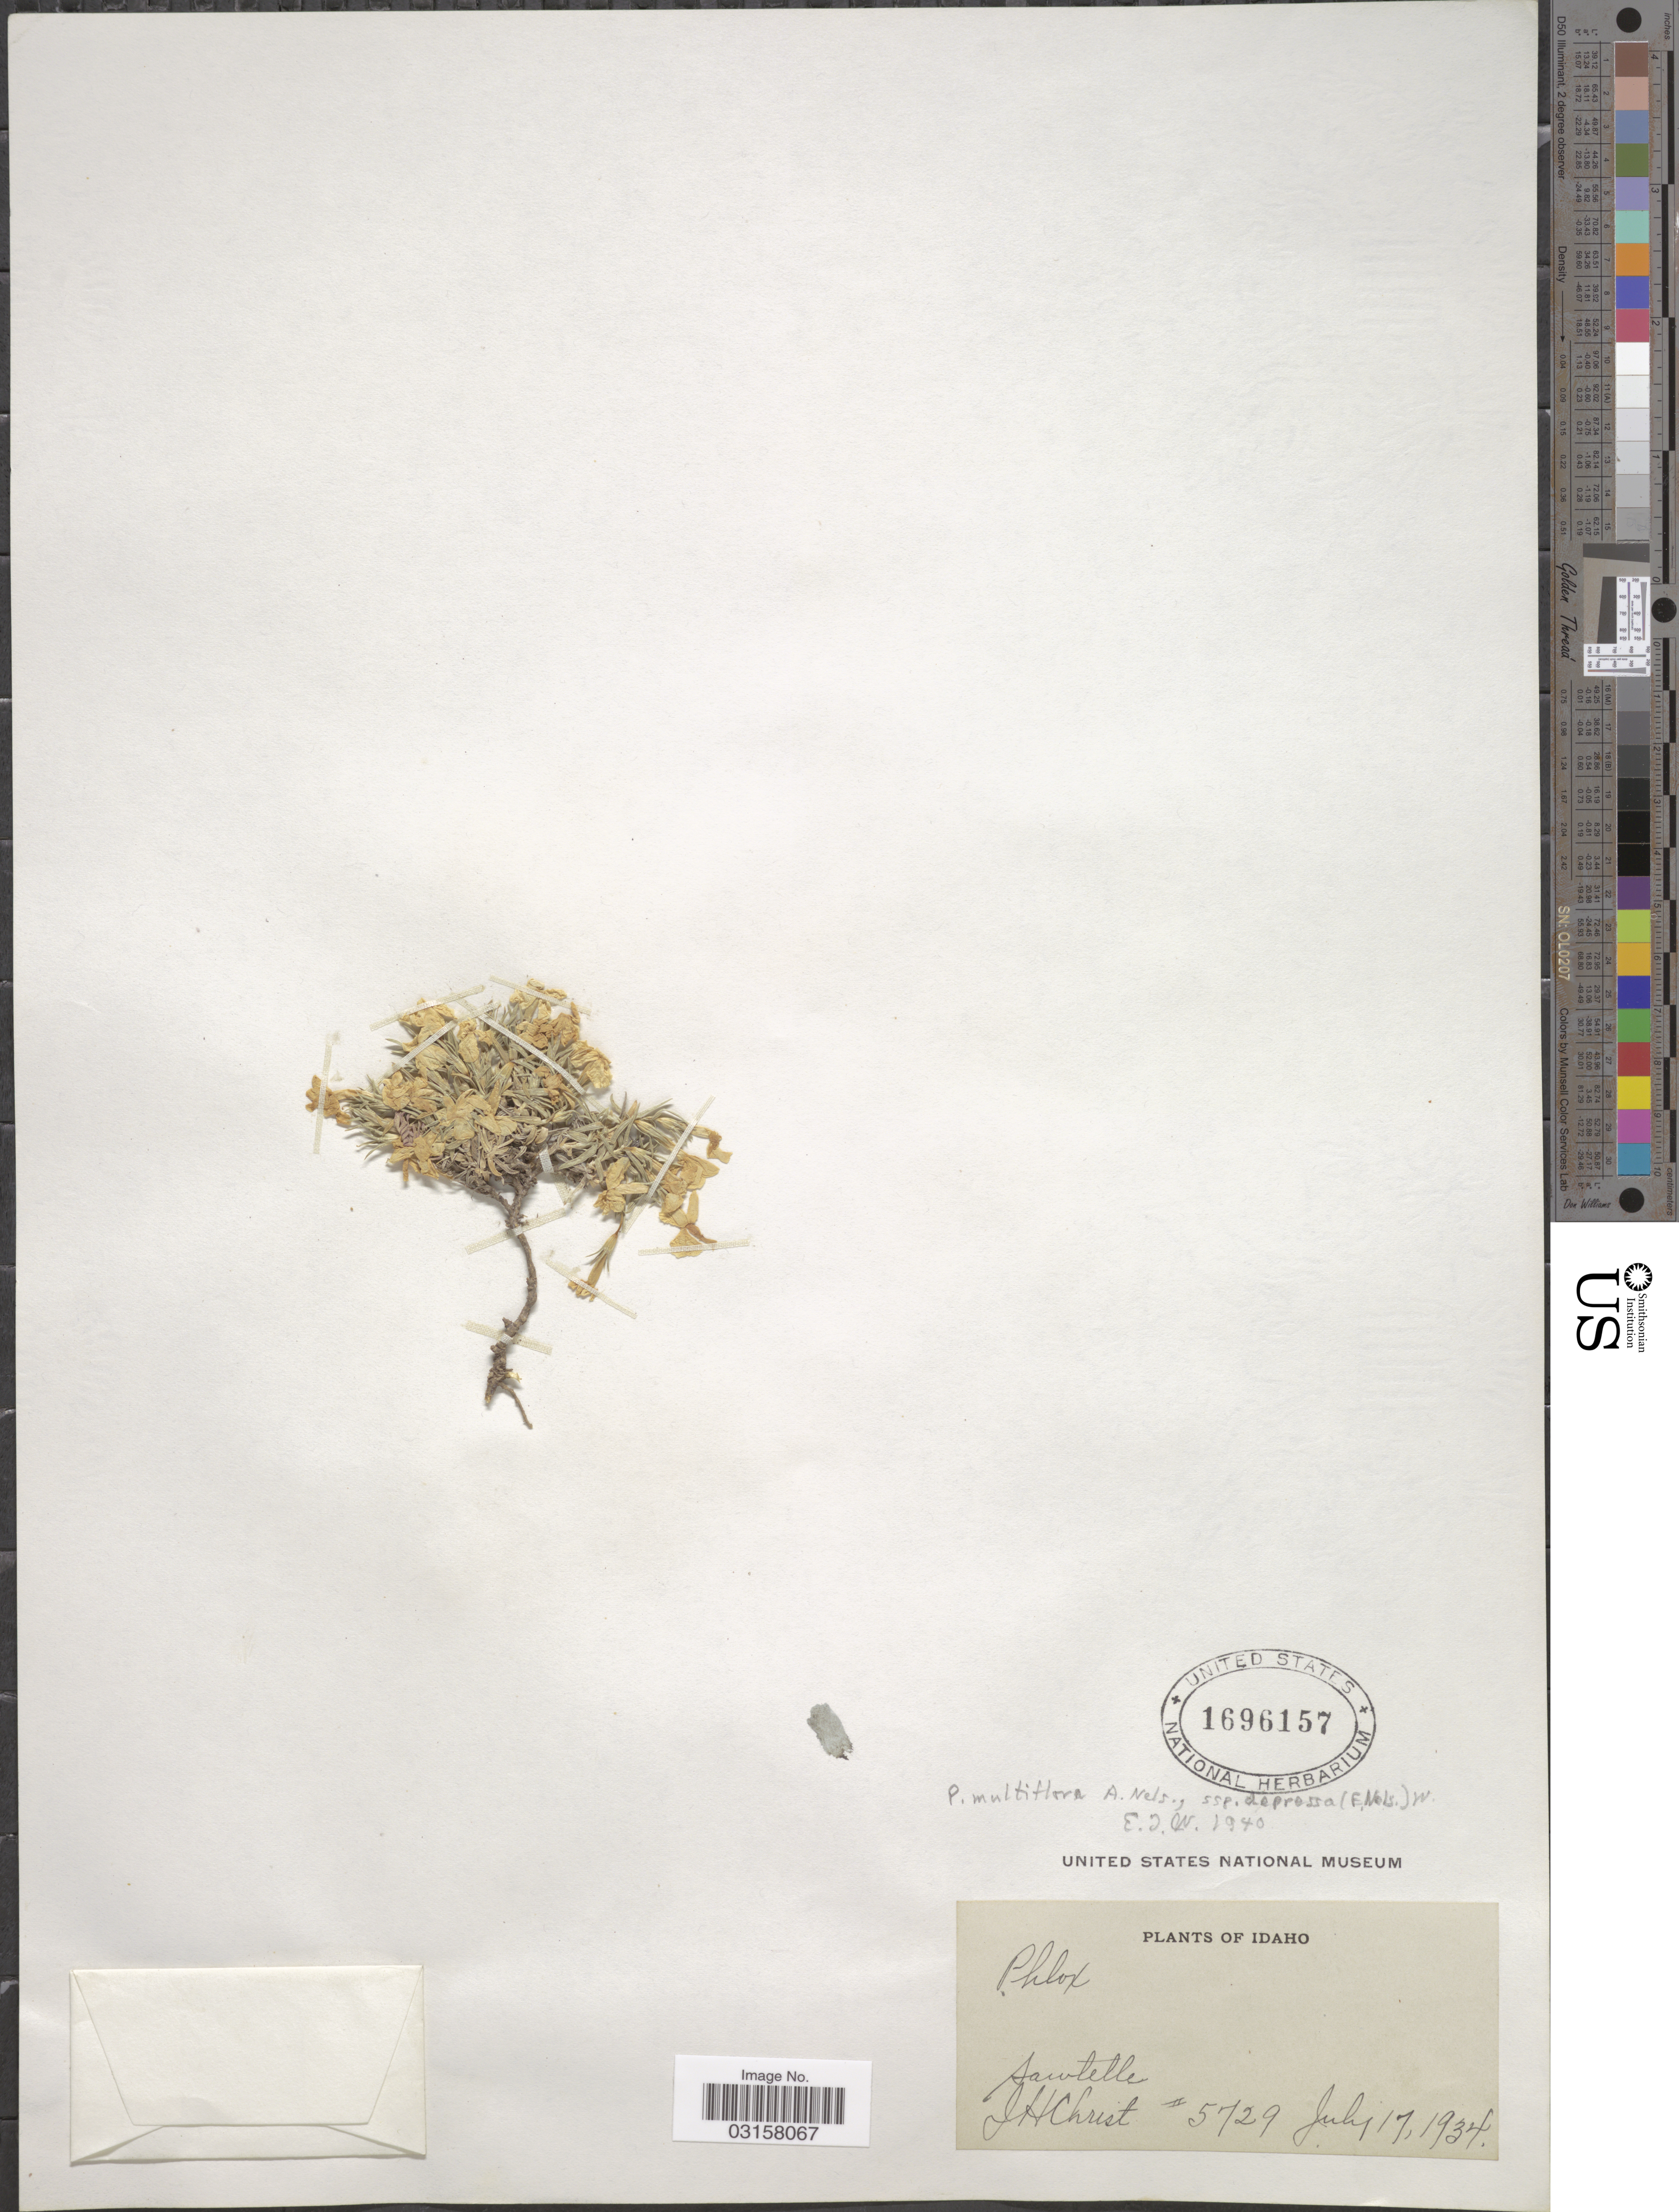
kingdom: Plantae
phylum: Tracheophyta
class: Magnoliopsida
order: Ericales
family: Polemoniaceae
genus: Phlox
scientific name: Phlox multiflora subsp. depressa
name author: (E.E. Nelson) Wherry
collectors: J. H. Christ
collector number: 5729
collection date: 1934-07-17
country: United States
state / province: Idaho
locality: Sawtelle.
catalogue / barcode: US 1696157